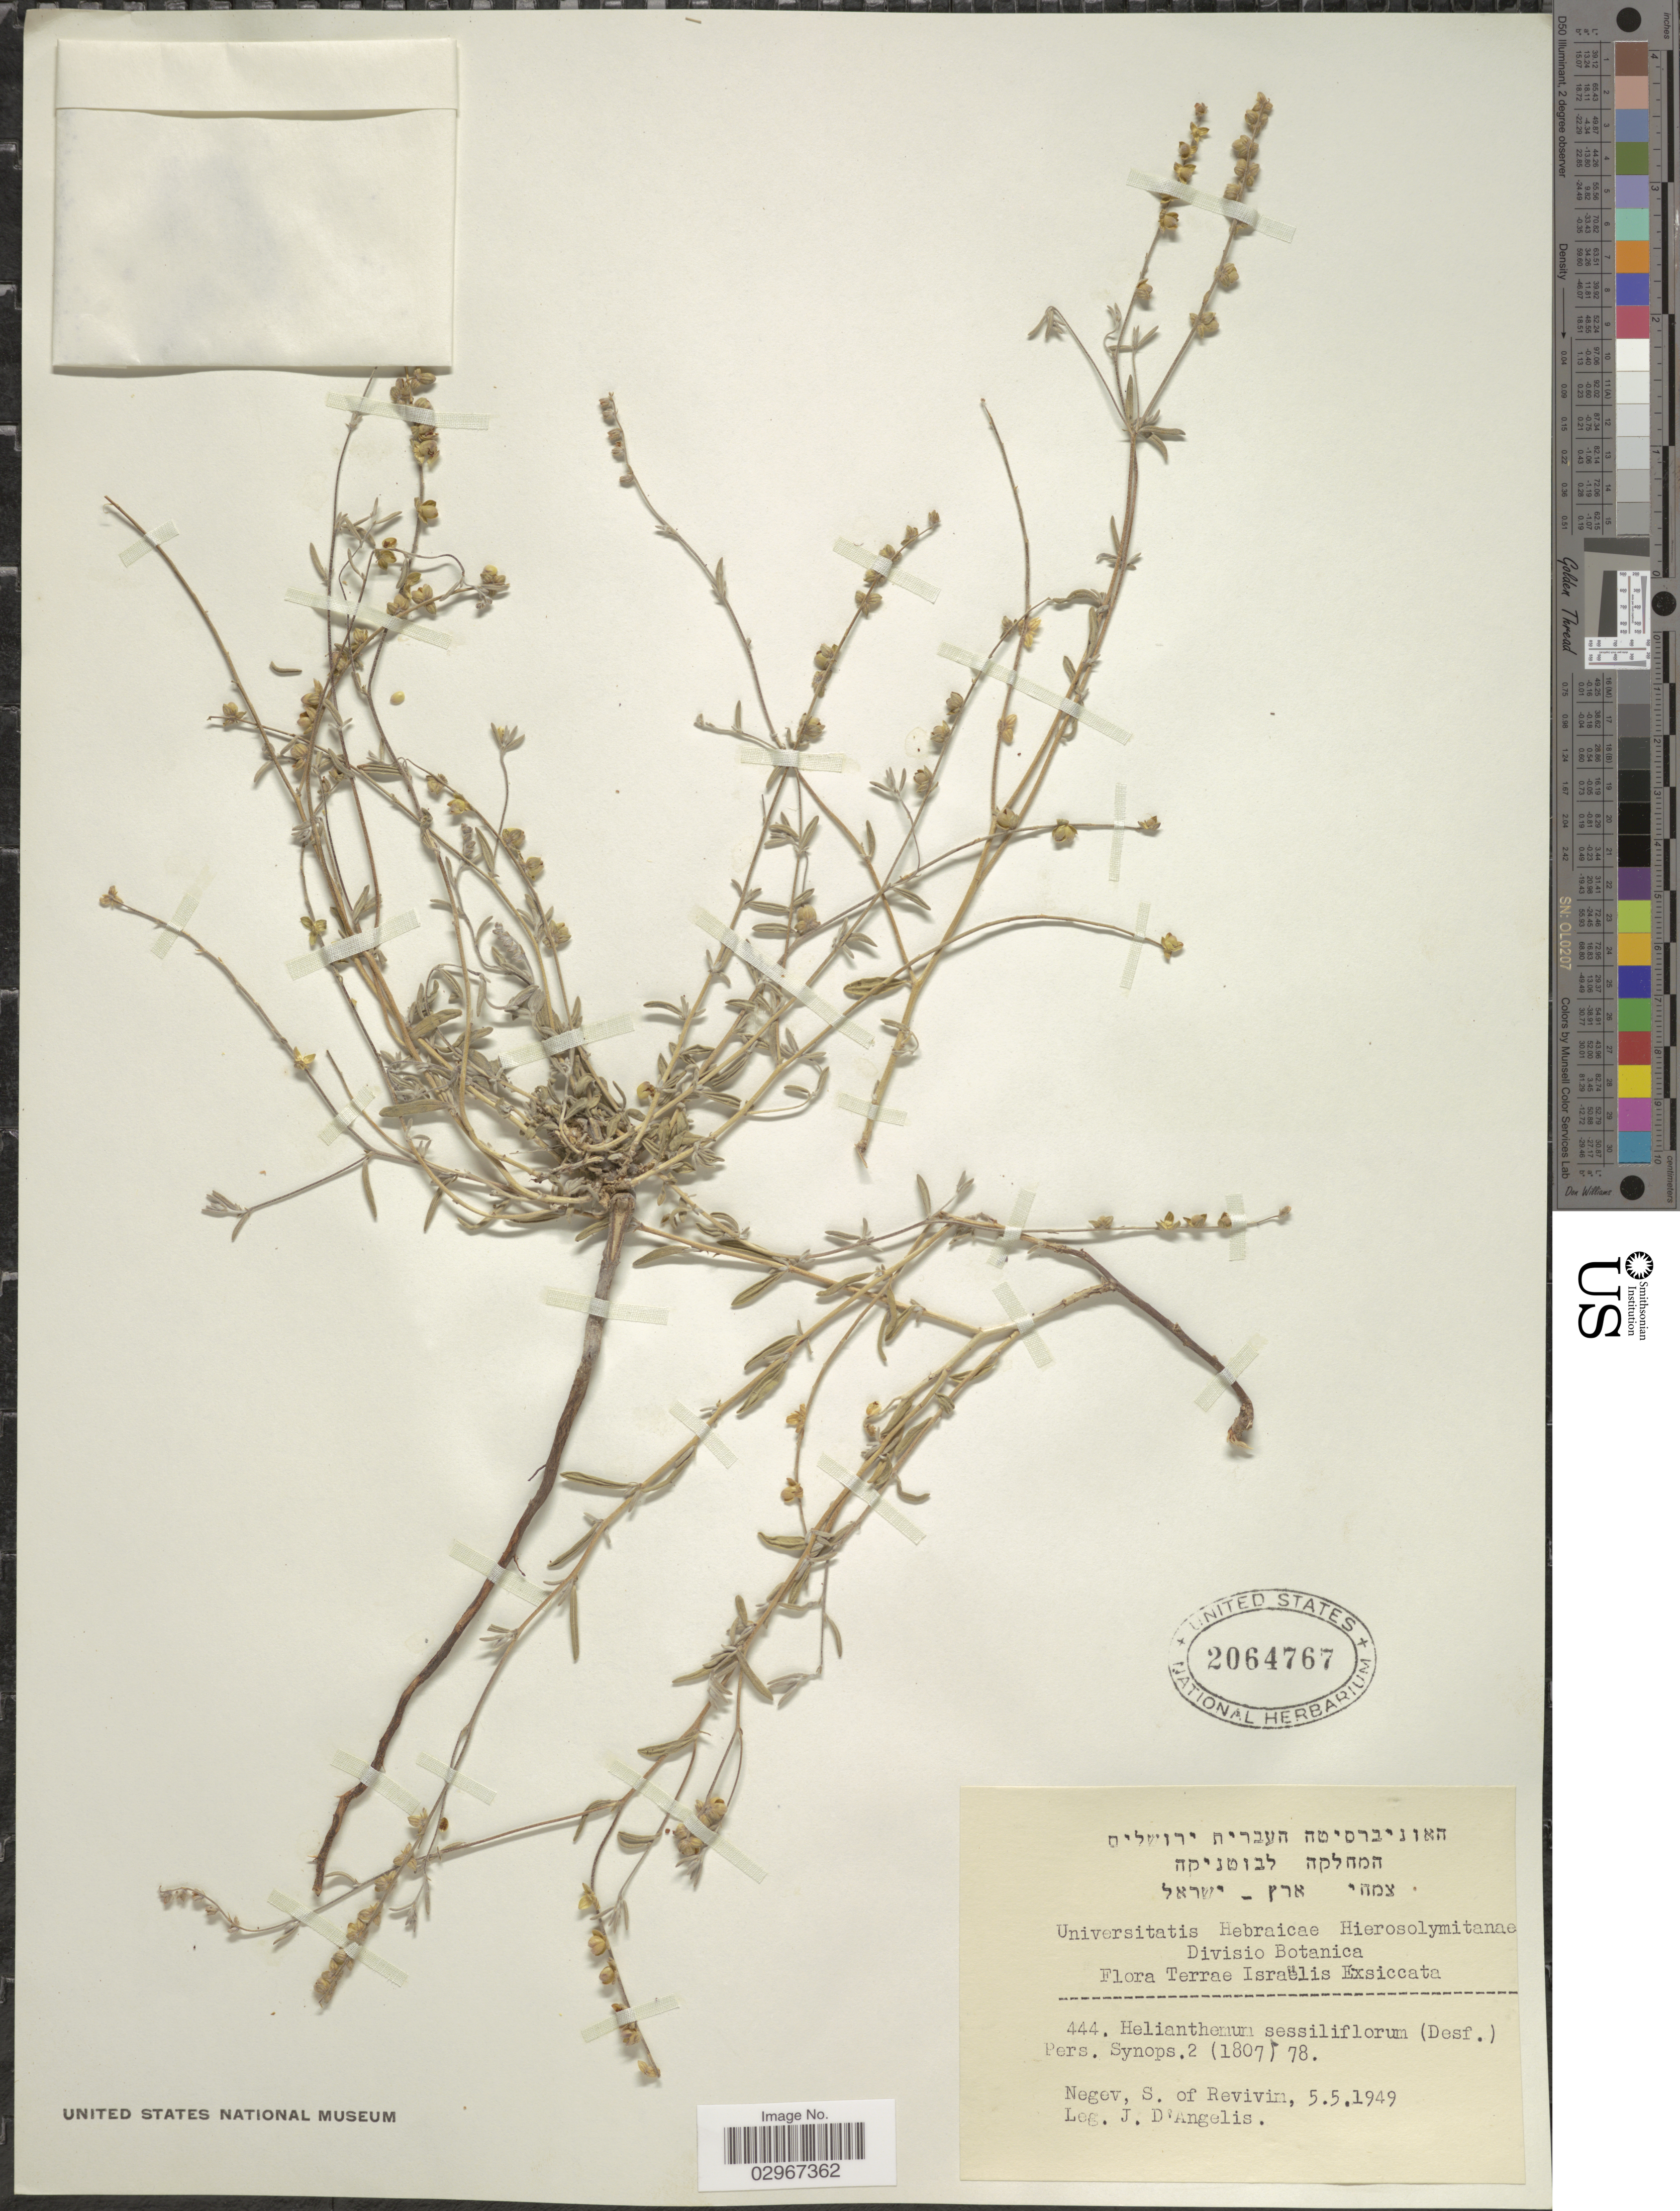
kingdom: Plantae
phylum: Tracheophyta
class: Magnoliopsida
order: Malvales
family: Cistaceae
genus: Helianthemum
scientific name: Helianthemum sessiliflorum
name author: (Desf.) Pers.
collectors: J. D'angelis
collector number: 444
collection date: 1949-05-05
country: Israel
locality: Terrae Israëlis, Negev, S. of Revivin.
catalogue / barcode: US 2064767